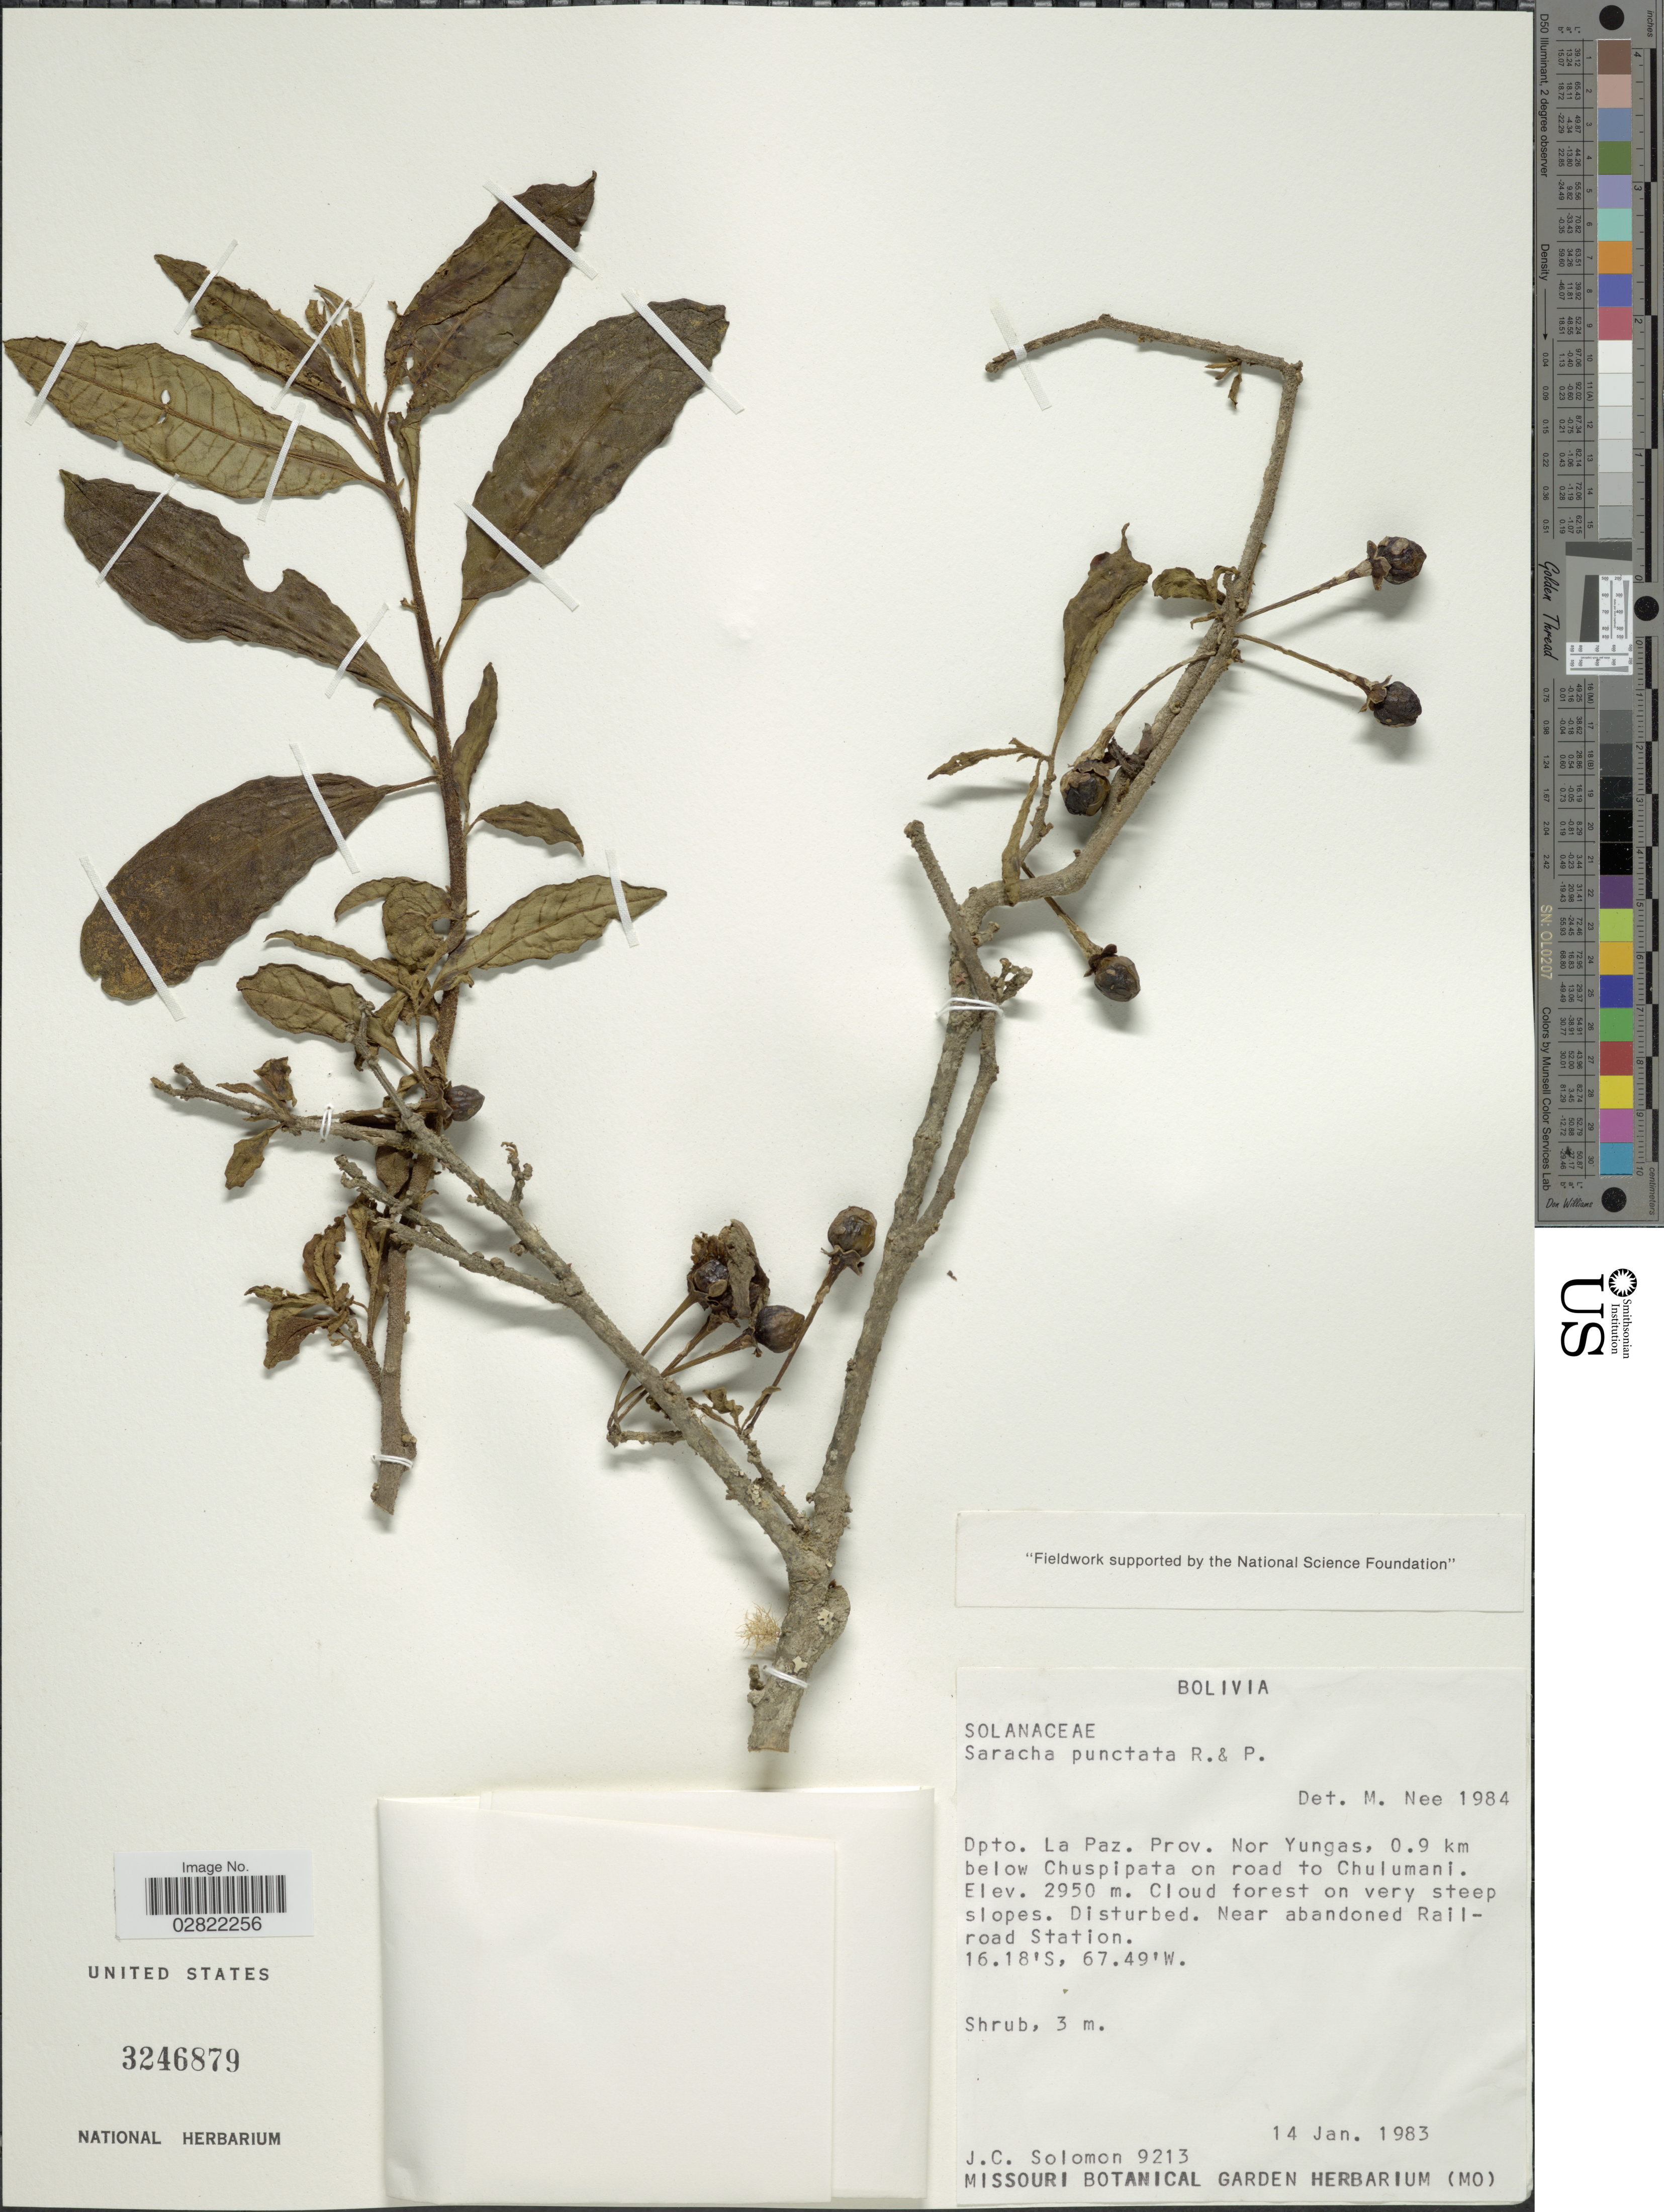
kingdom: Plantae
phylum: Tracheophyta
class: Magnoliopsida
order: Solanales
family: Solanaceae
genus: Saracha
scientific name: Saracha punctata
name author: Ruiz & Pav.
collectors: J. C. Solomon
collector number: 9213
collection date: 1983-01-14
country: Bolivia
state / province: La Paz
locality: Dpto. La Paz, Prov. Nor Yungas, 0.9 km below Chusipipata on road to Chulumani.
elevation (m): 2950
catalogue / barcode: US 3246879